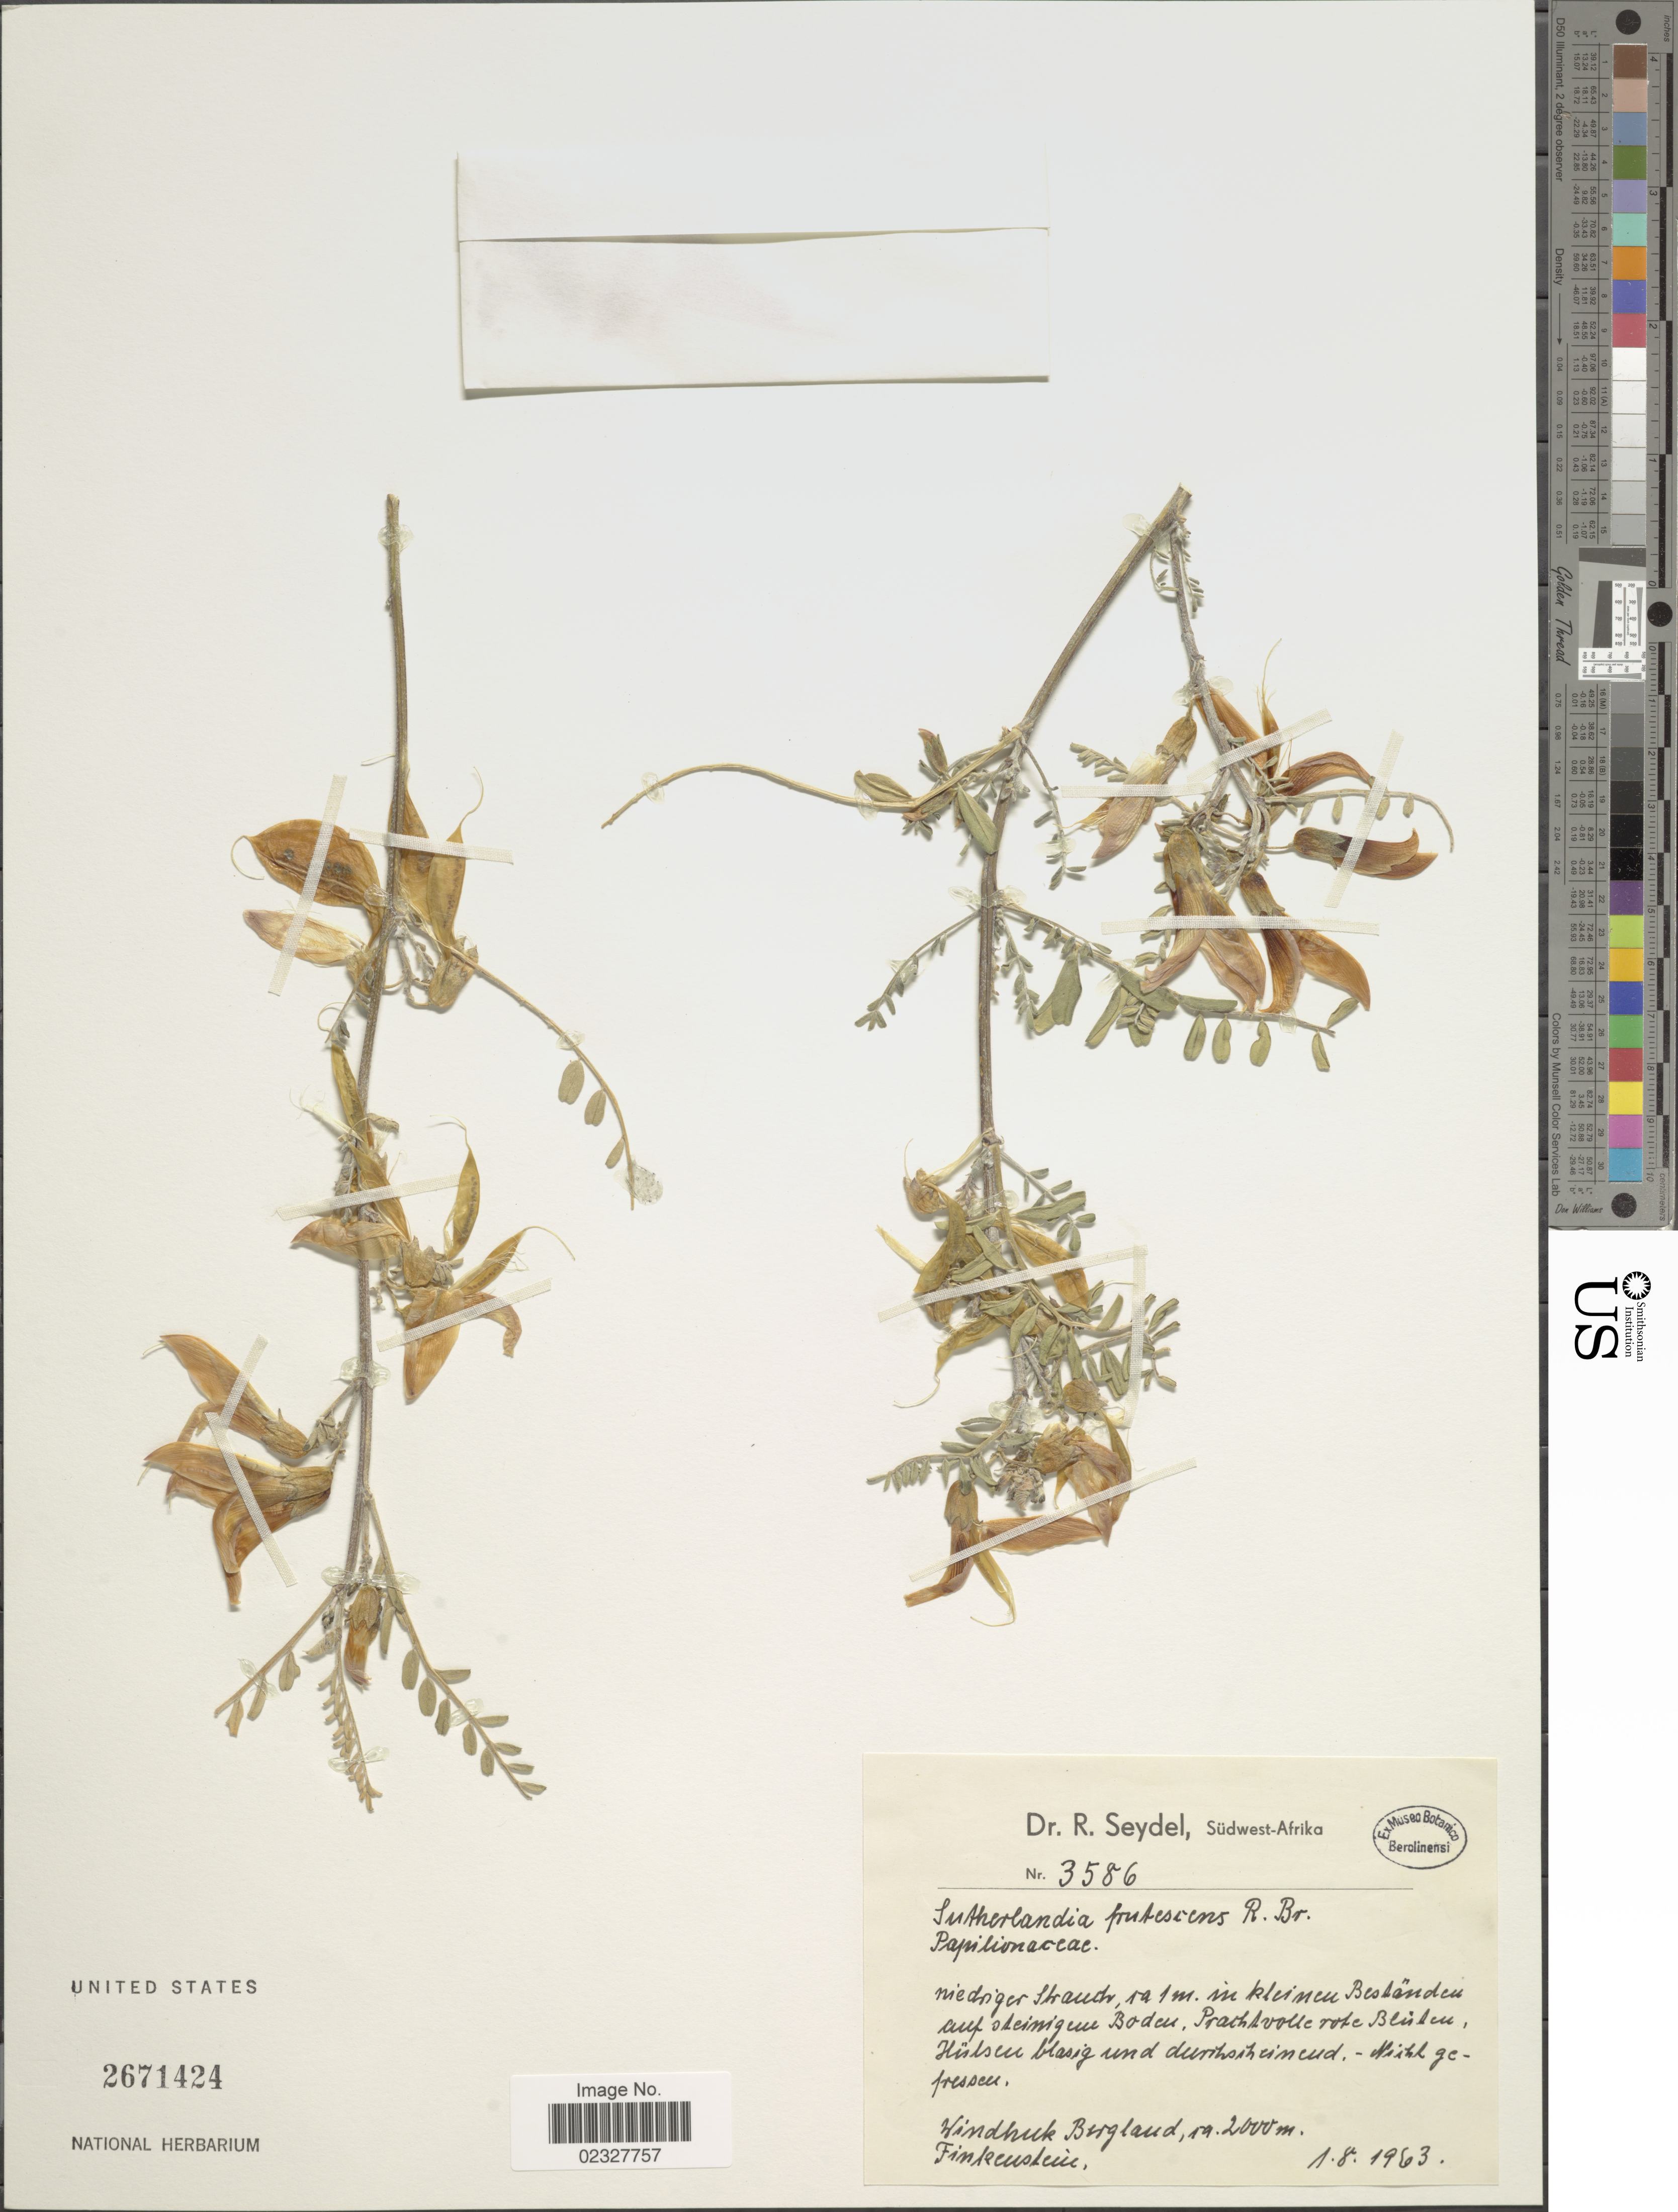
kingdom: Plantae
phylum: Tracheophyta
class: Magnoliopsida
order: Fabales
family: Fabaceae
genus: Sutherlandia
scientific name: Sutherlandia frutescens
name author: (L.) R. Br. ex W.T. Aiton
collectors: R. Seydel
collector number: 3586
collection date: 1963-08-01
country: Namibia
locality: Windhoek Bergland, Finkenstein.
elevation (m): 2000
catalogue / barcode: US 2671424